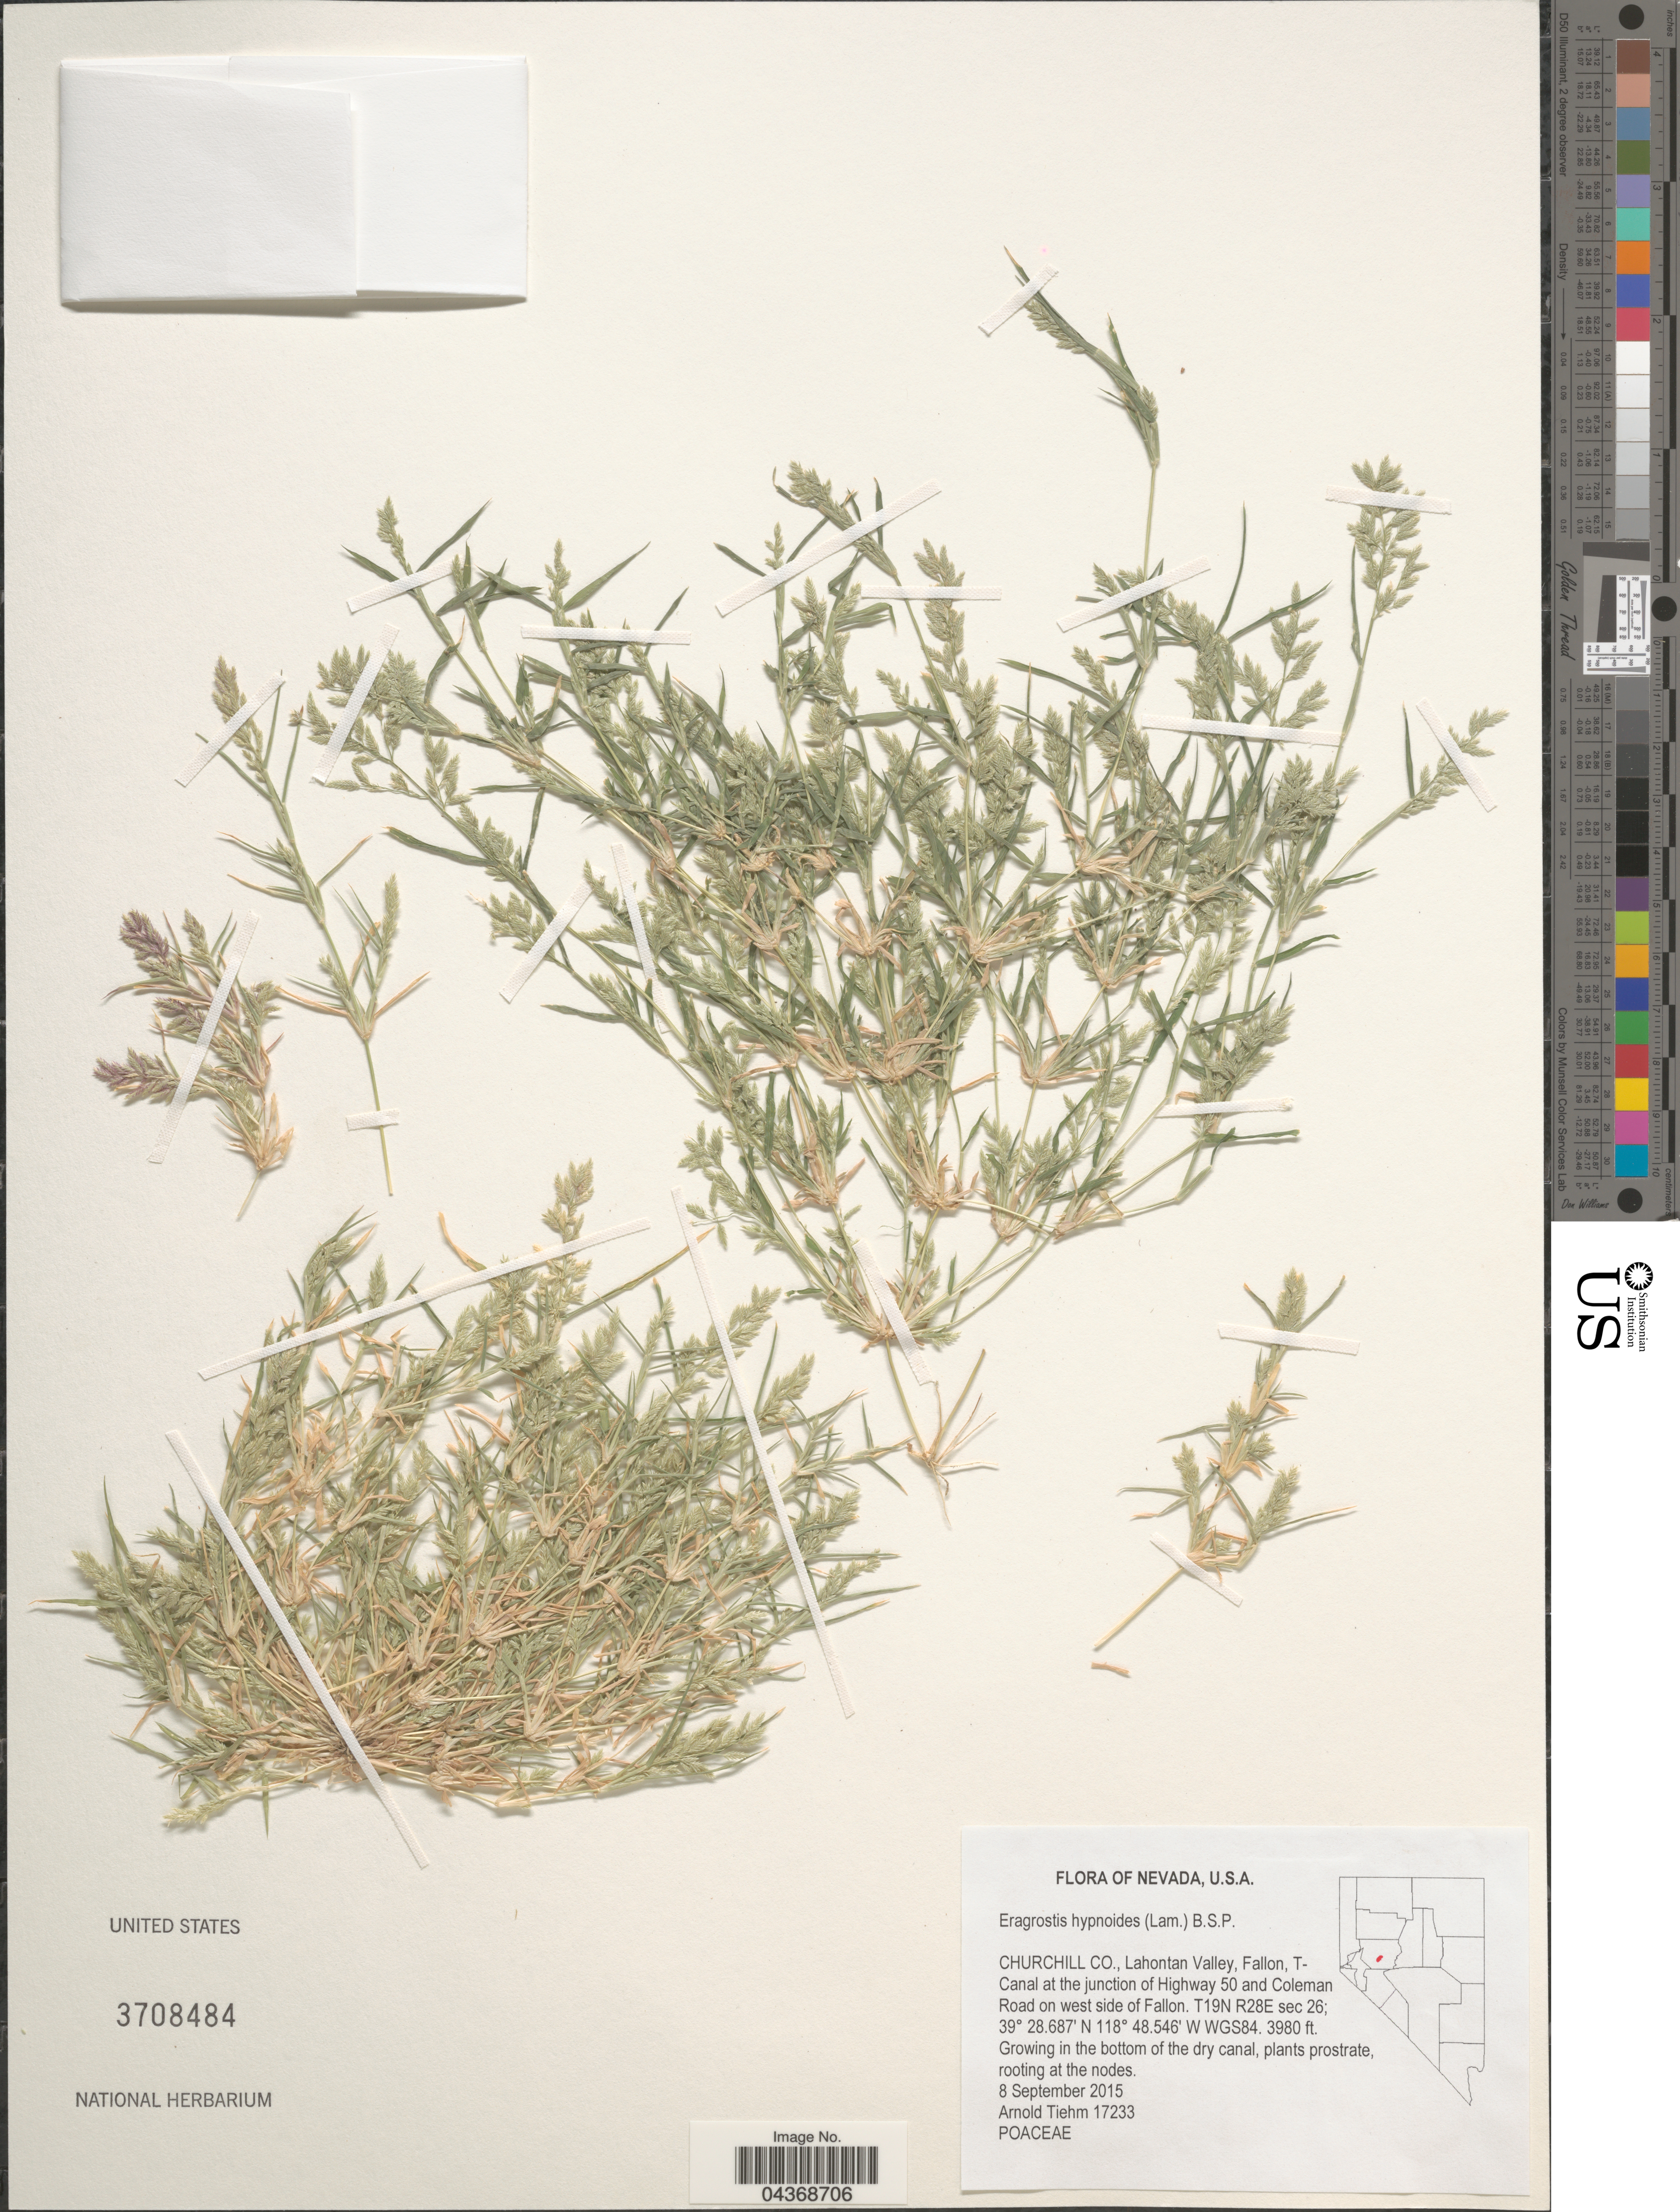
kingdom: Plantae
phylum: Tracheophyta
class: Liliopsida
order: Poales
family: Poaceae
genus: Eragrostis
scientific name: Eragrostis hypnoides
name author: (Lam.) Britton, Stearns & Poggenb.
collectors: A. Tiehm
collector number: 17233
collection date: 2015-09-08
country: United States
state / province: Nevada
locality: Churchill Co., Lahontan Valley, Fallon, T-Canal at the junction of Highway 50 and Coleman Road on west side of Fallon. T19N R28E sec 26; WGS84.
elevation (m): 1213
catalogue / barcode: US 3708484